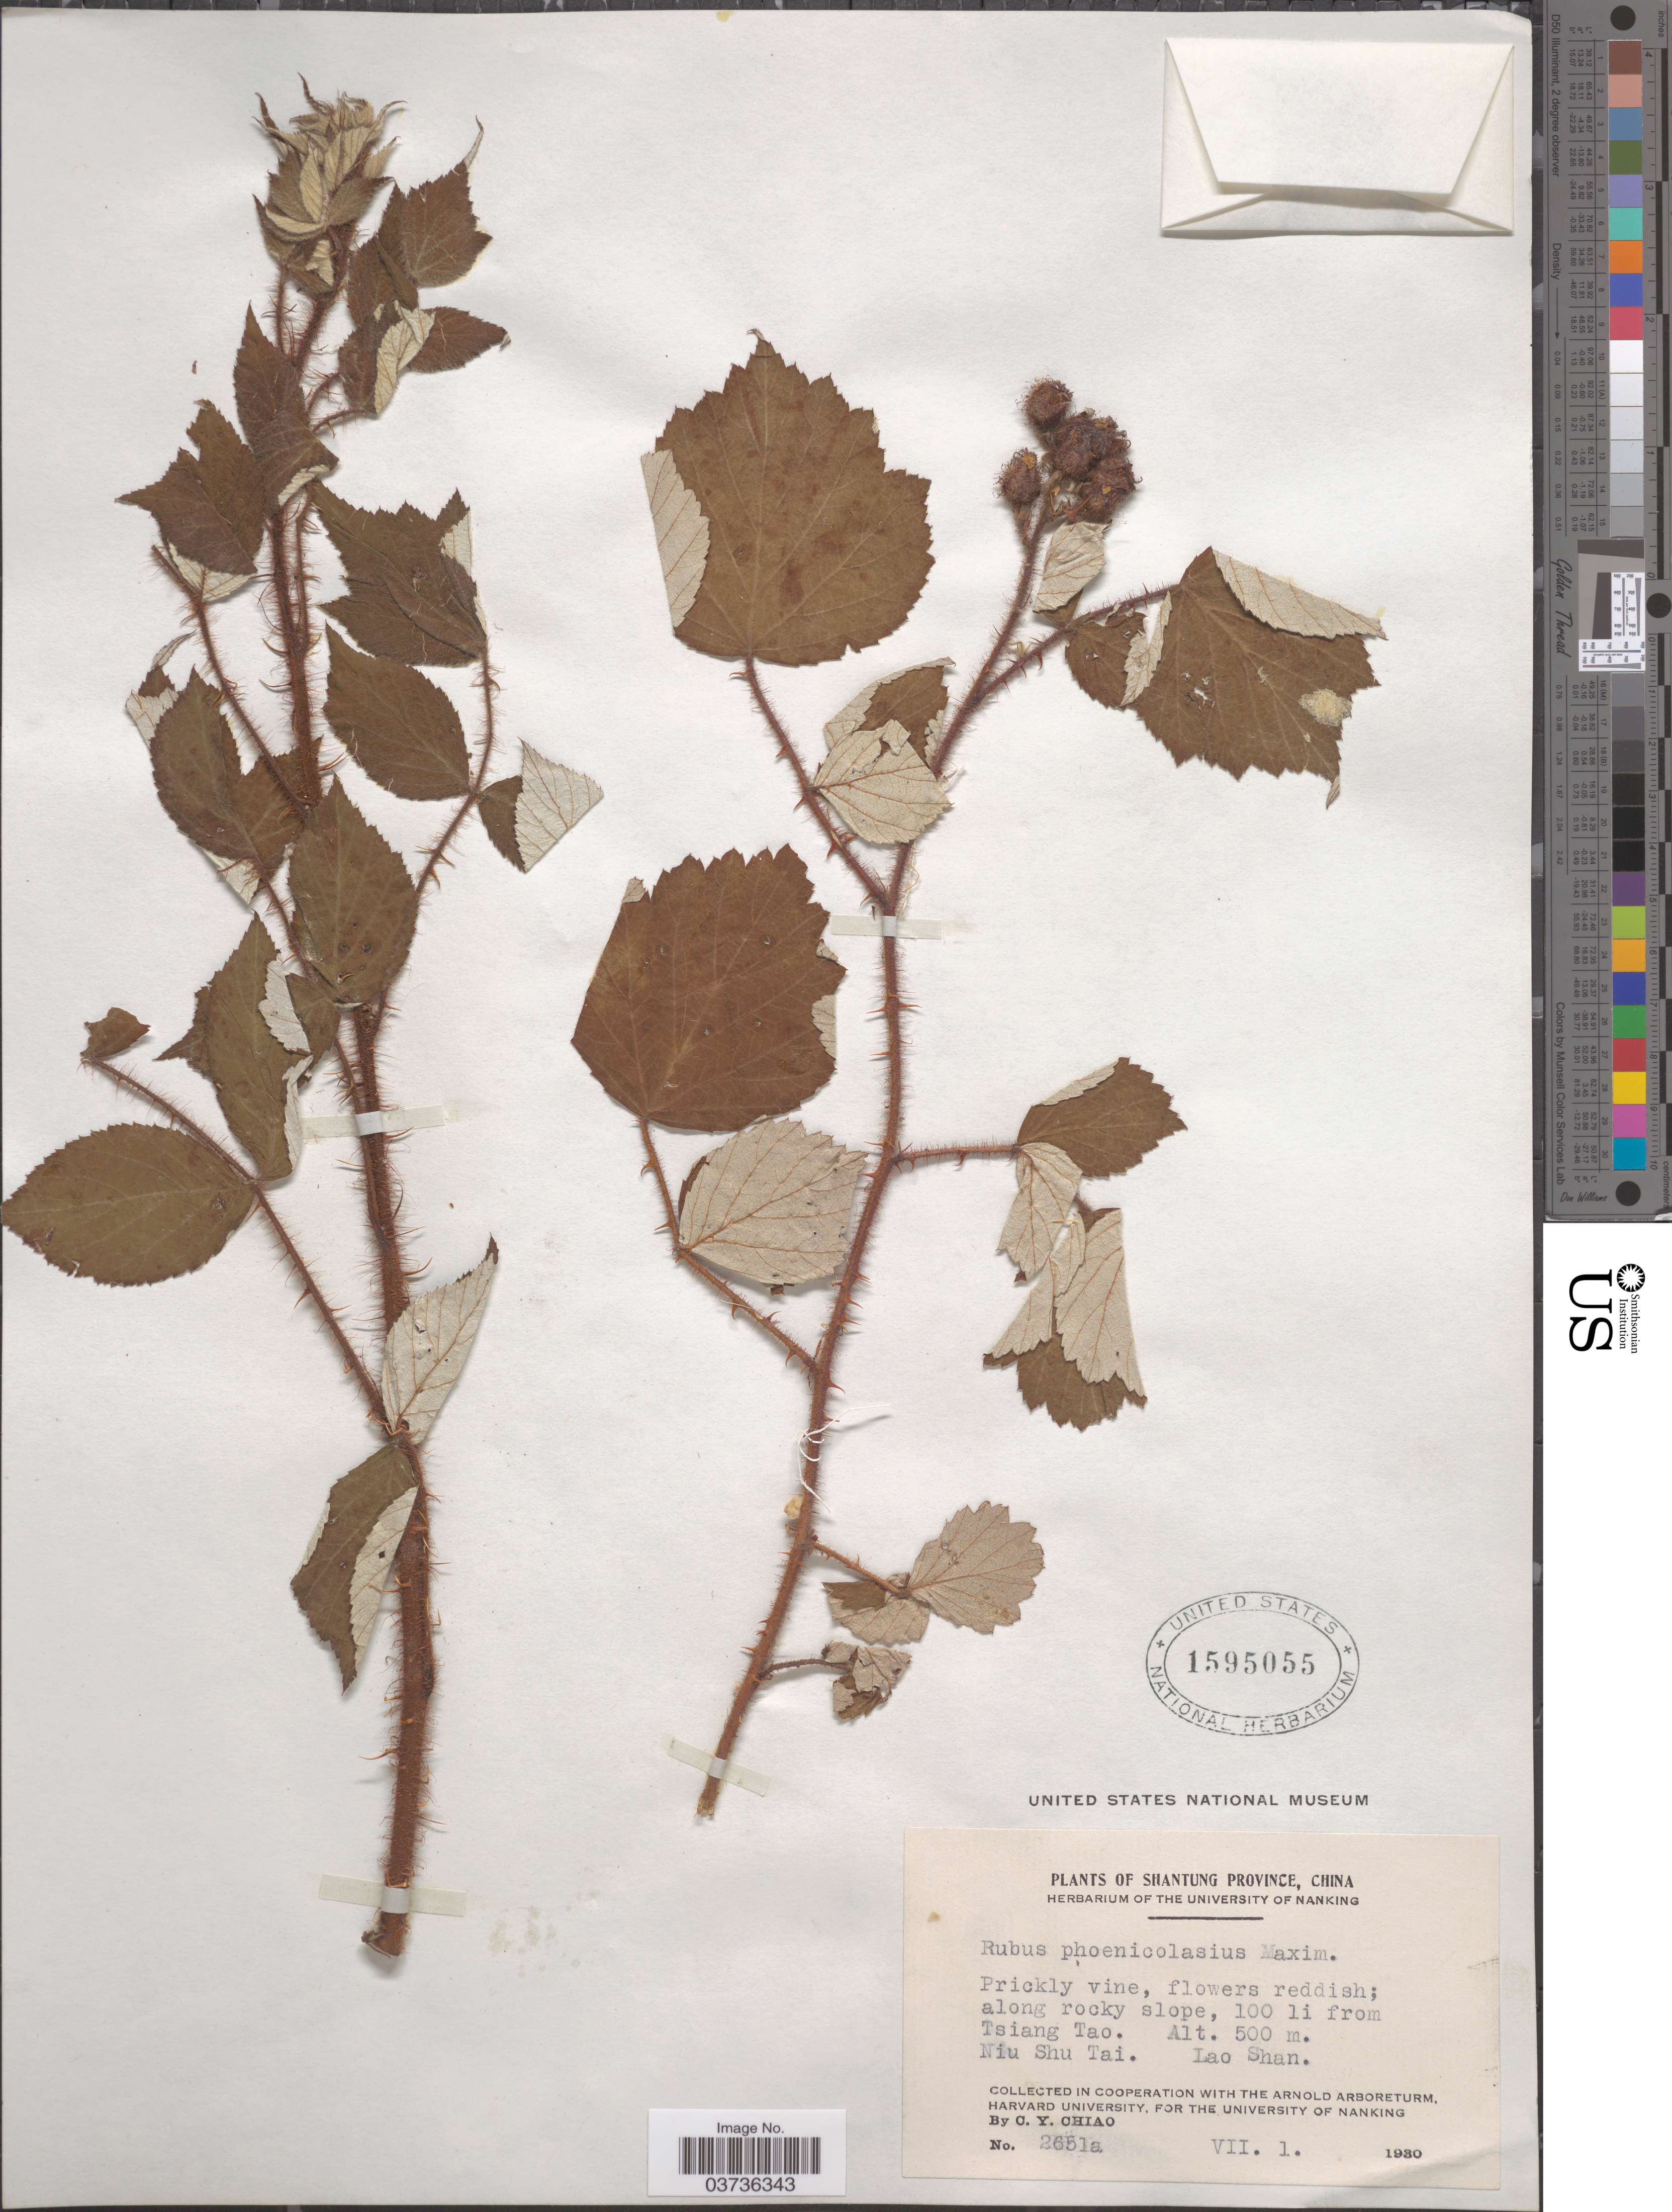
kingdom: Plantae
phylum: Tracheophyta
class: Magnoliopsida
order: Rosales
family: Rosaceae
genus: Rubus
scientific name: Rubus phoenicolasius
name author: Maxim.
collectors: C. Y. Chiao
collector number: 2651a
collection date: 1930-07-01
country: China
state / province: Shandong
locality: Shantung Province. Along rocky slope, 100 li from Tsiang Tao. Niu Shu Tai. Lao Shan.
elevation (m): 500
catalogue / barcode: US 1595055